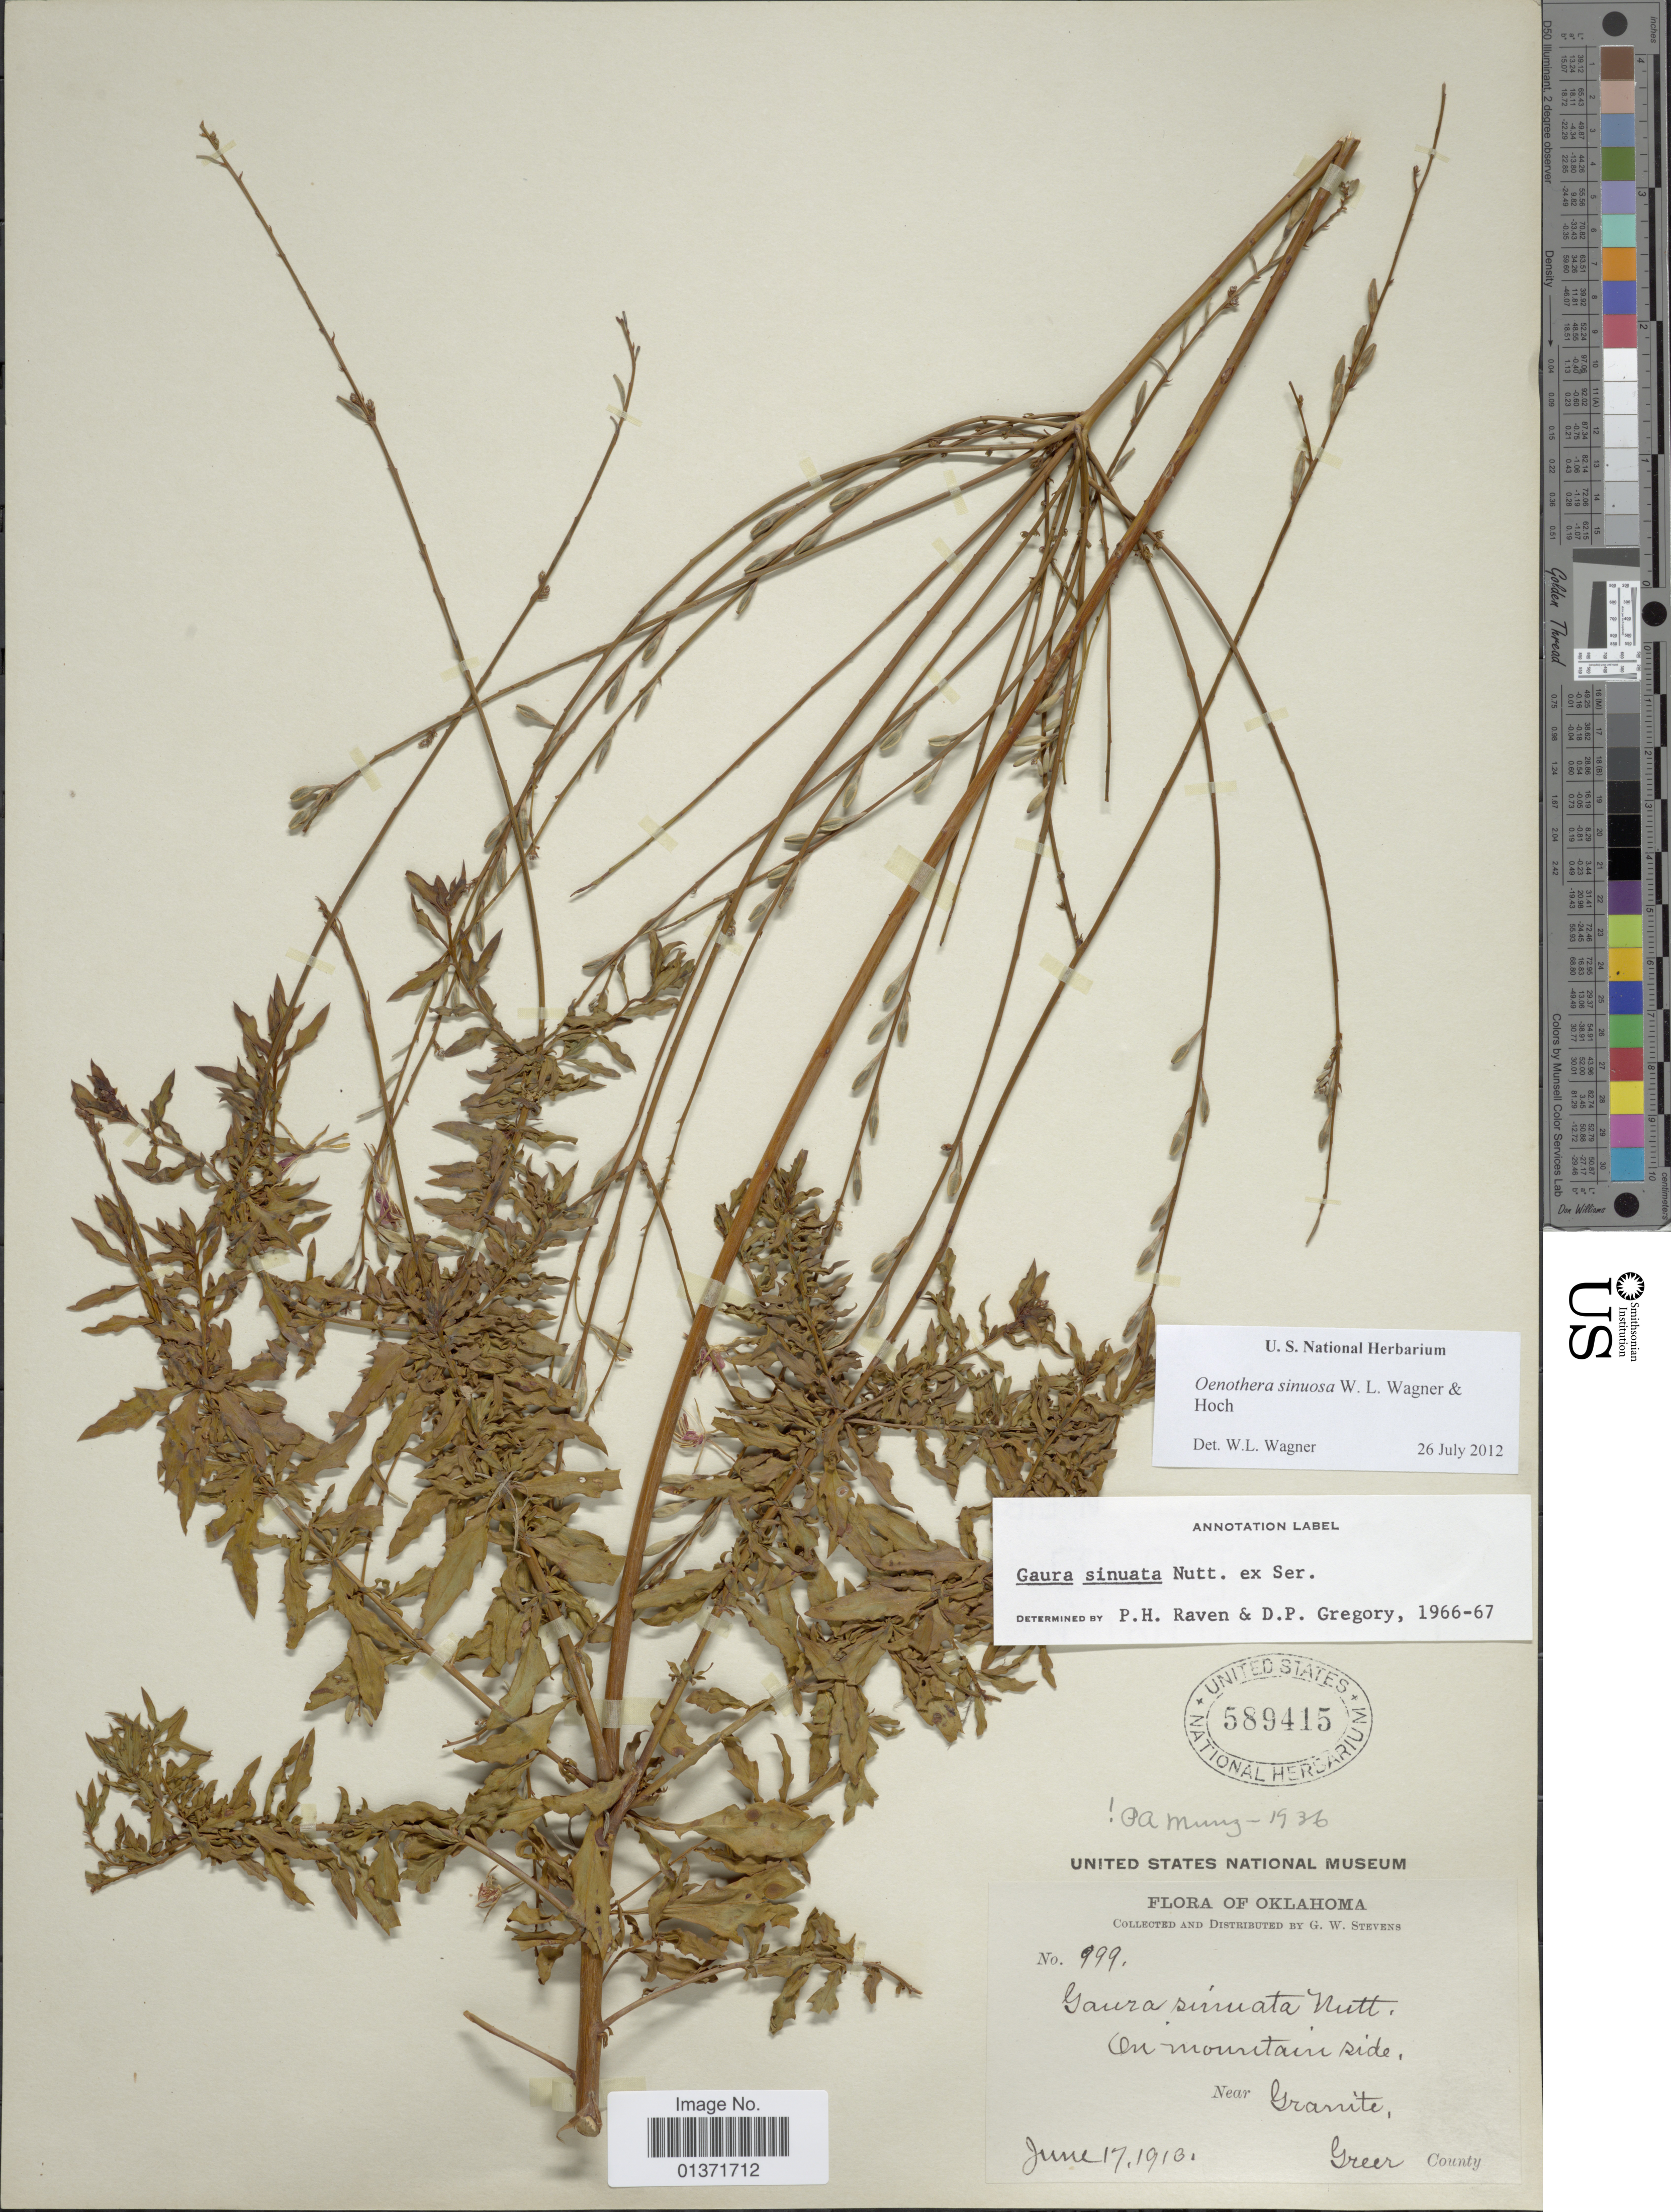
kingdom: Plantae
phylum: Tracheophyta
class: Magnoliopsida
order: Myrtales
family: Onagraceae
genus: Oenothera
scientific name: Oenothera sinuosa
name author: Nutt. ex Ser.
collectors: G. W. Stevens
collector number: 999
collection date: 1913-06-17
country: United States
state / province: Oklahoma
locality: Near Granite, Greer County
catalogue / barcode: US 589415